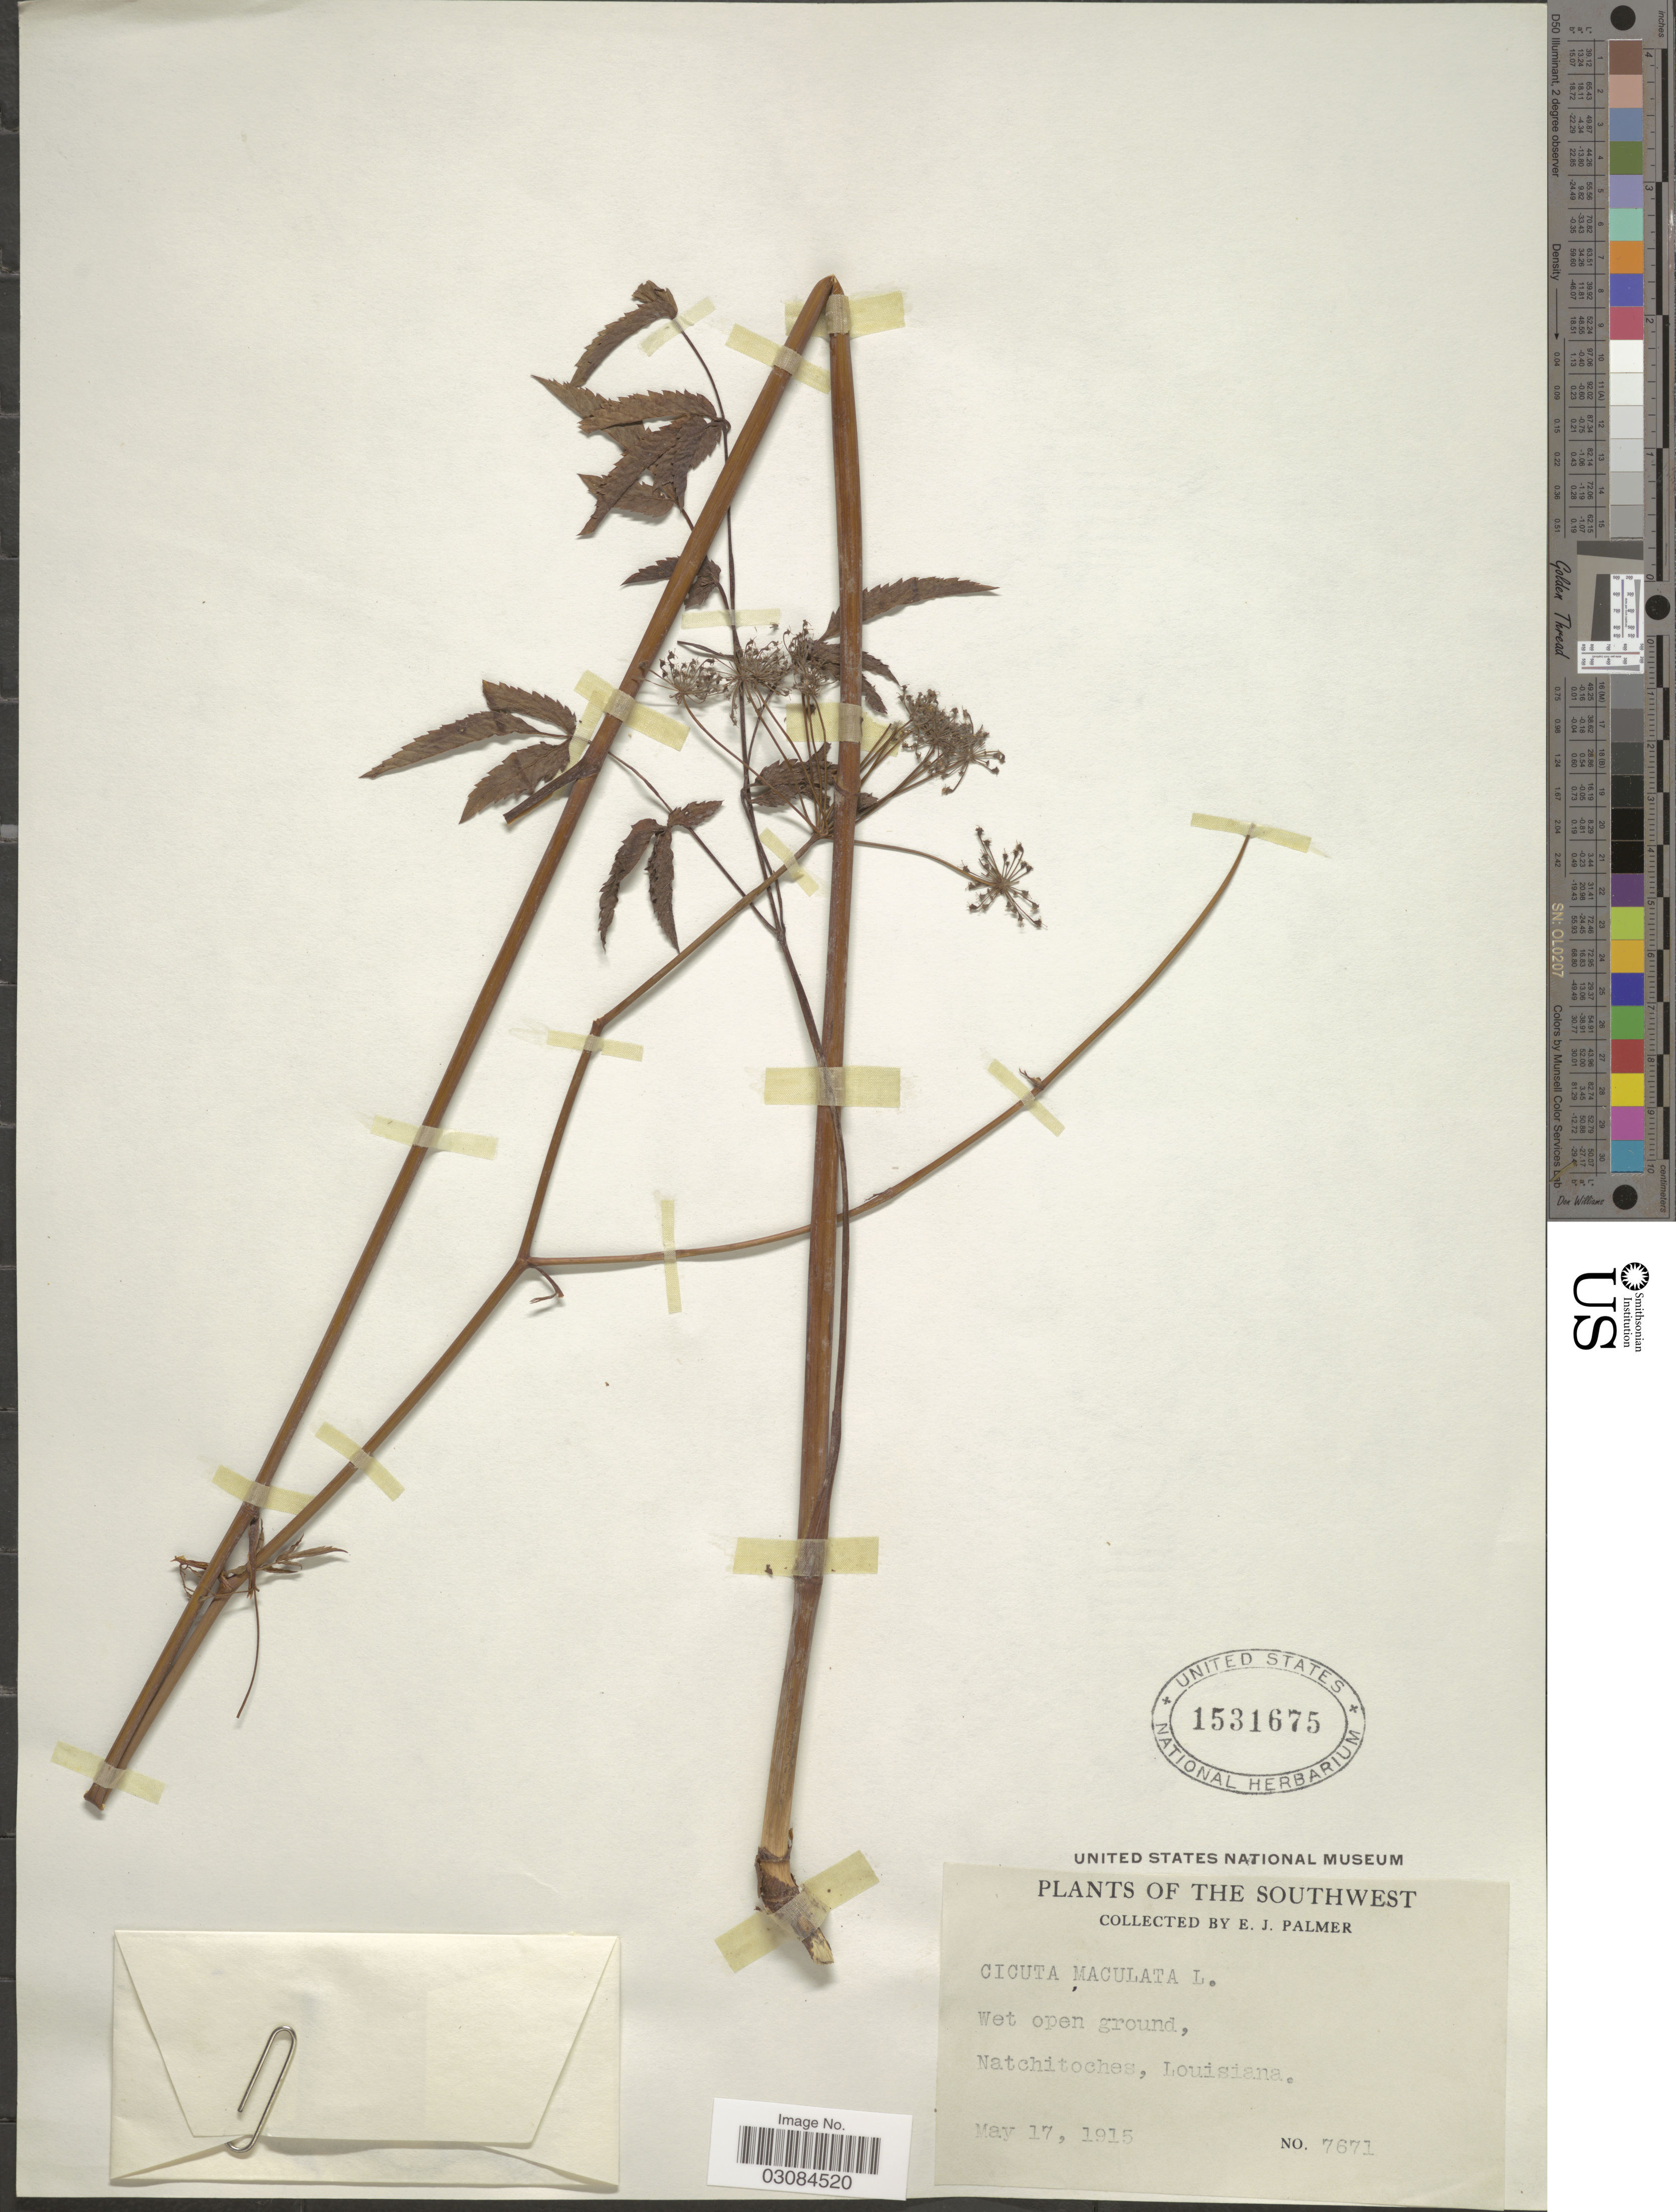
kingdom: Plantae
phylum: Tracheophyta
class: Magnoliopsida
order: Apiales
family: Apiaceae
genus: Cicuta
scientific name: Cicuta maculata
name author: L.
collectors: E. J. Palmer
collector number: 7671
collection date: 1915-05-17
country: United States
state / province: Louisiana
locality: Southwest. Natchitoches.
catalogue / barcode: US 1531675